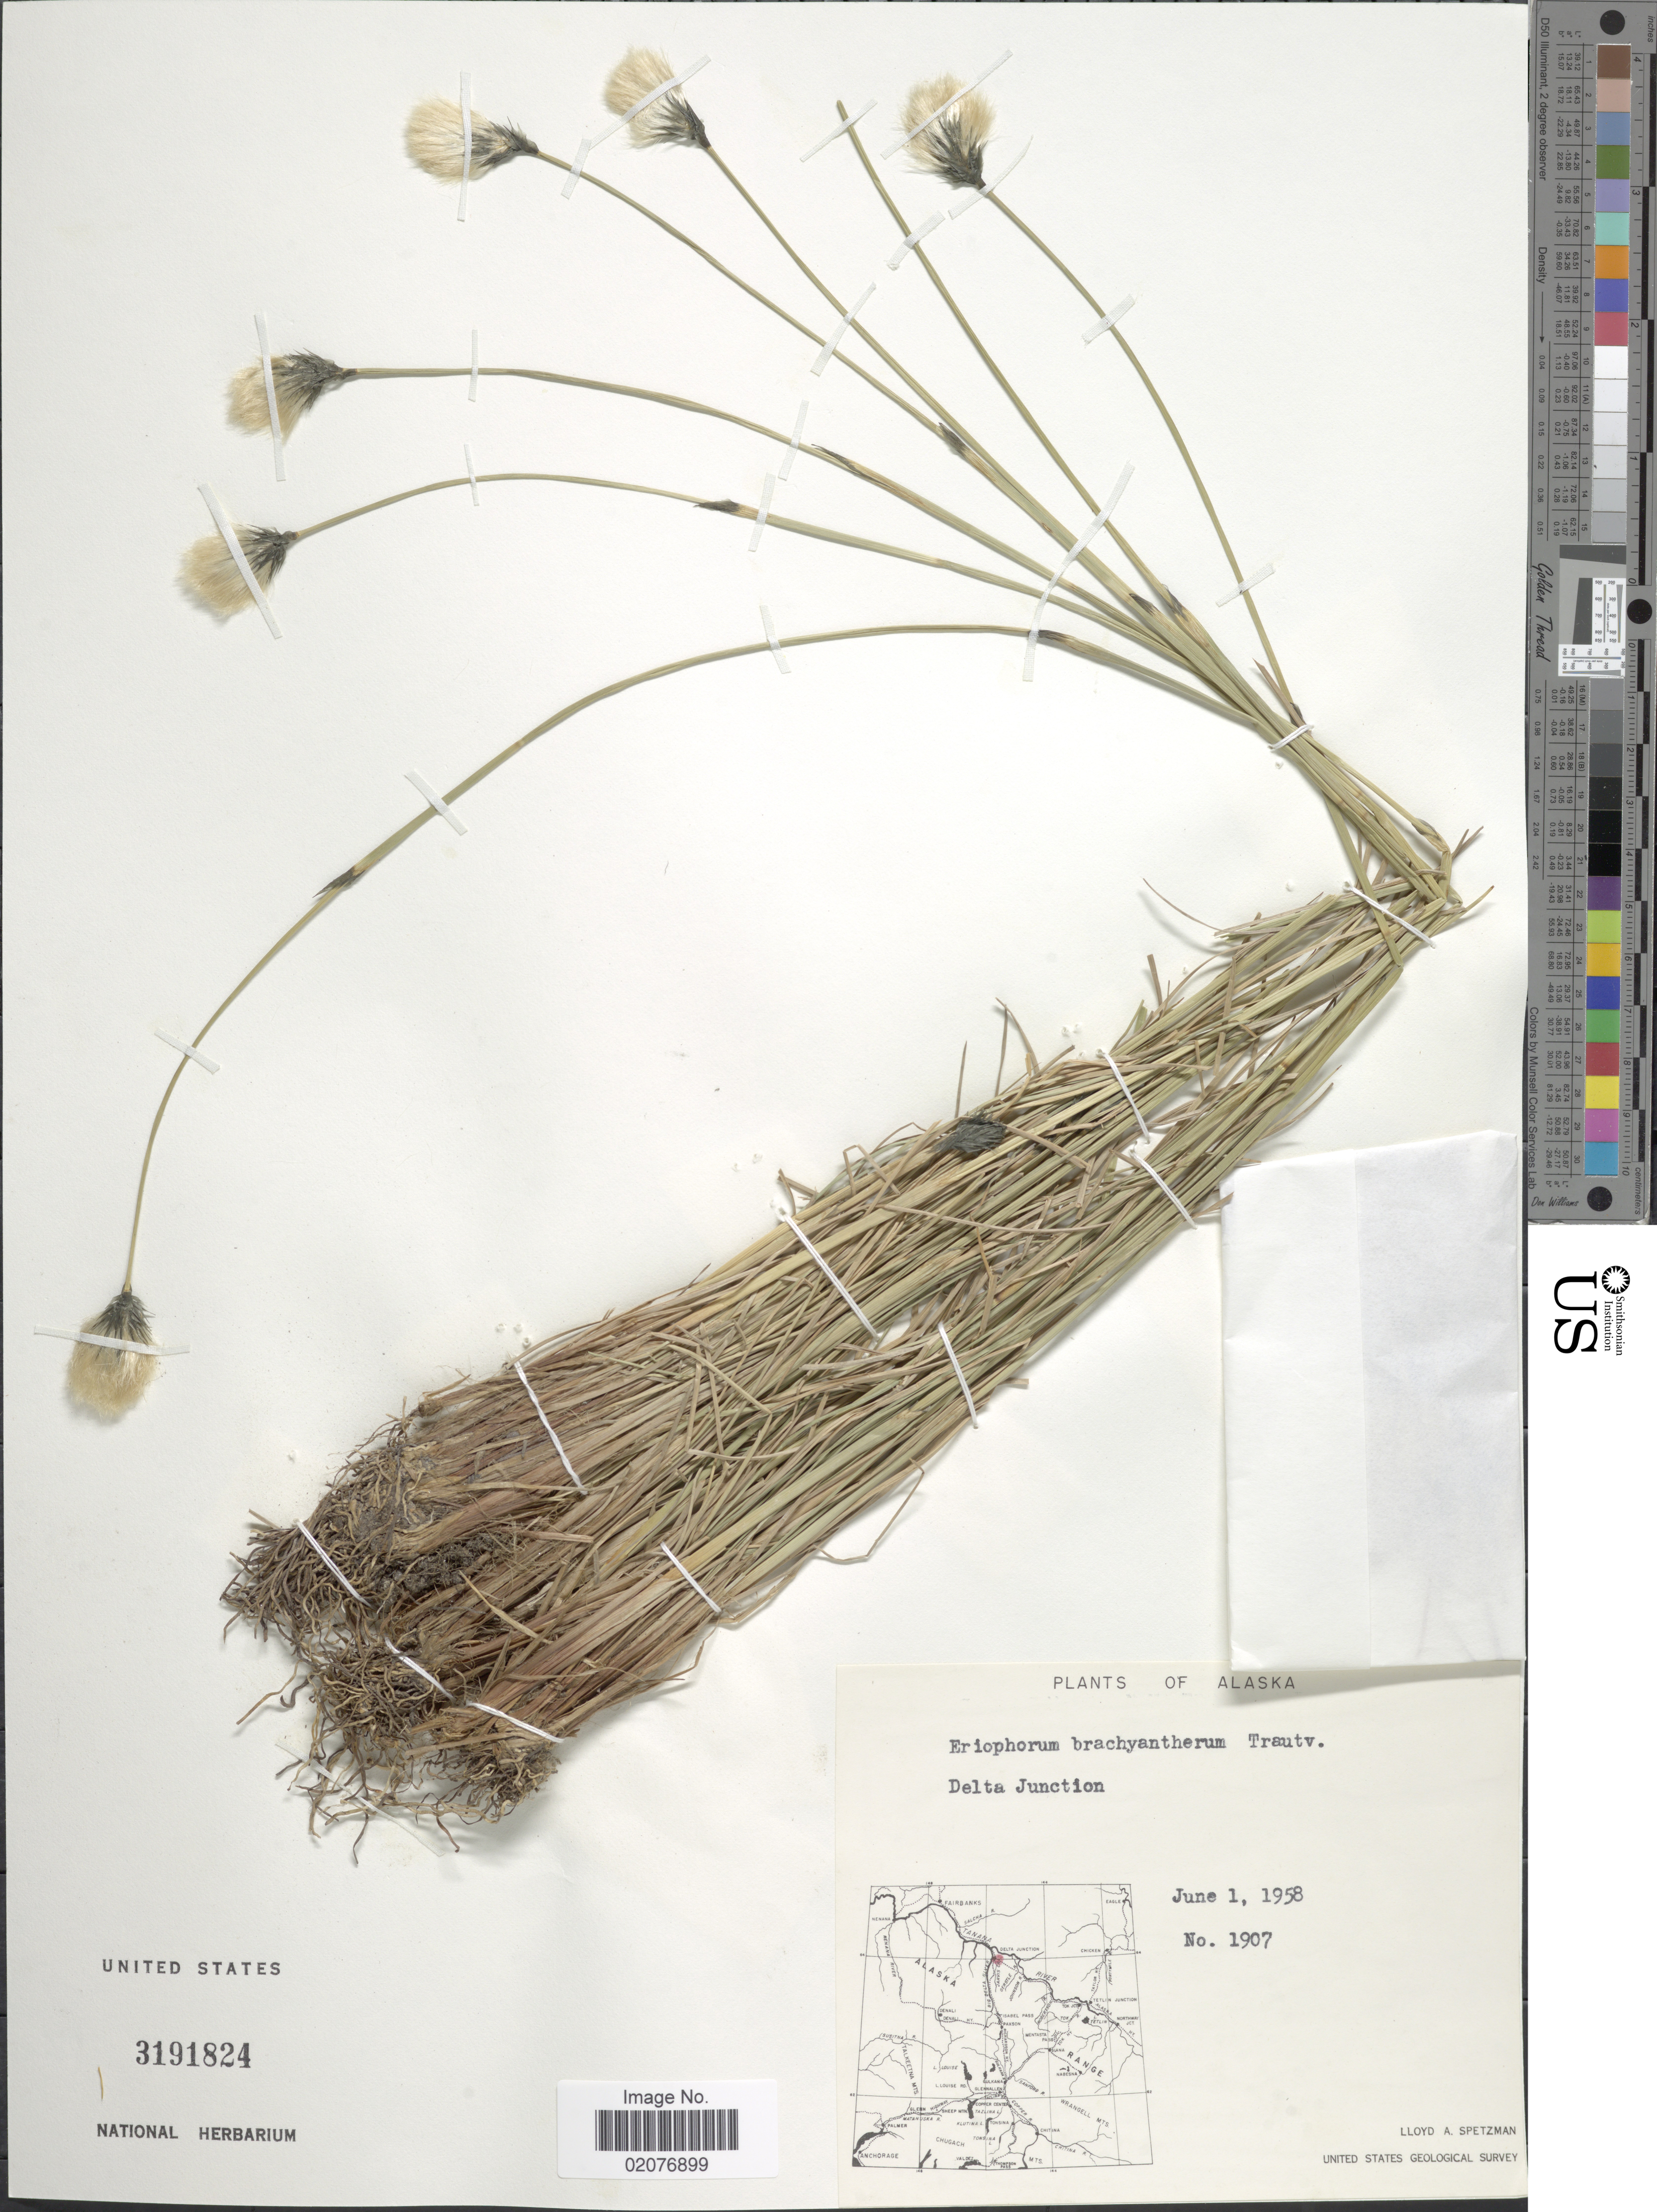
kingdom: Plantae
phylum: Tracheophyta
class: Liliopsida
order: Poales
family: Cyperaceae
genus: Eriophorum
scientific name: Eriophorum brachyantherum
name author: Trautv. & C.A. Mey.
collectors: L. Spetzman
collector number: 1907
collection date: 1958-06-01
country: United States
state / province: Alaska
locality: Delta Junction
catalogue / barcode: US 3191824